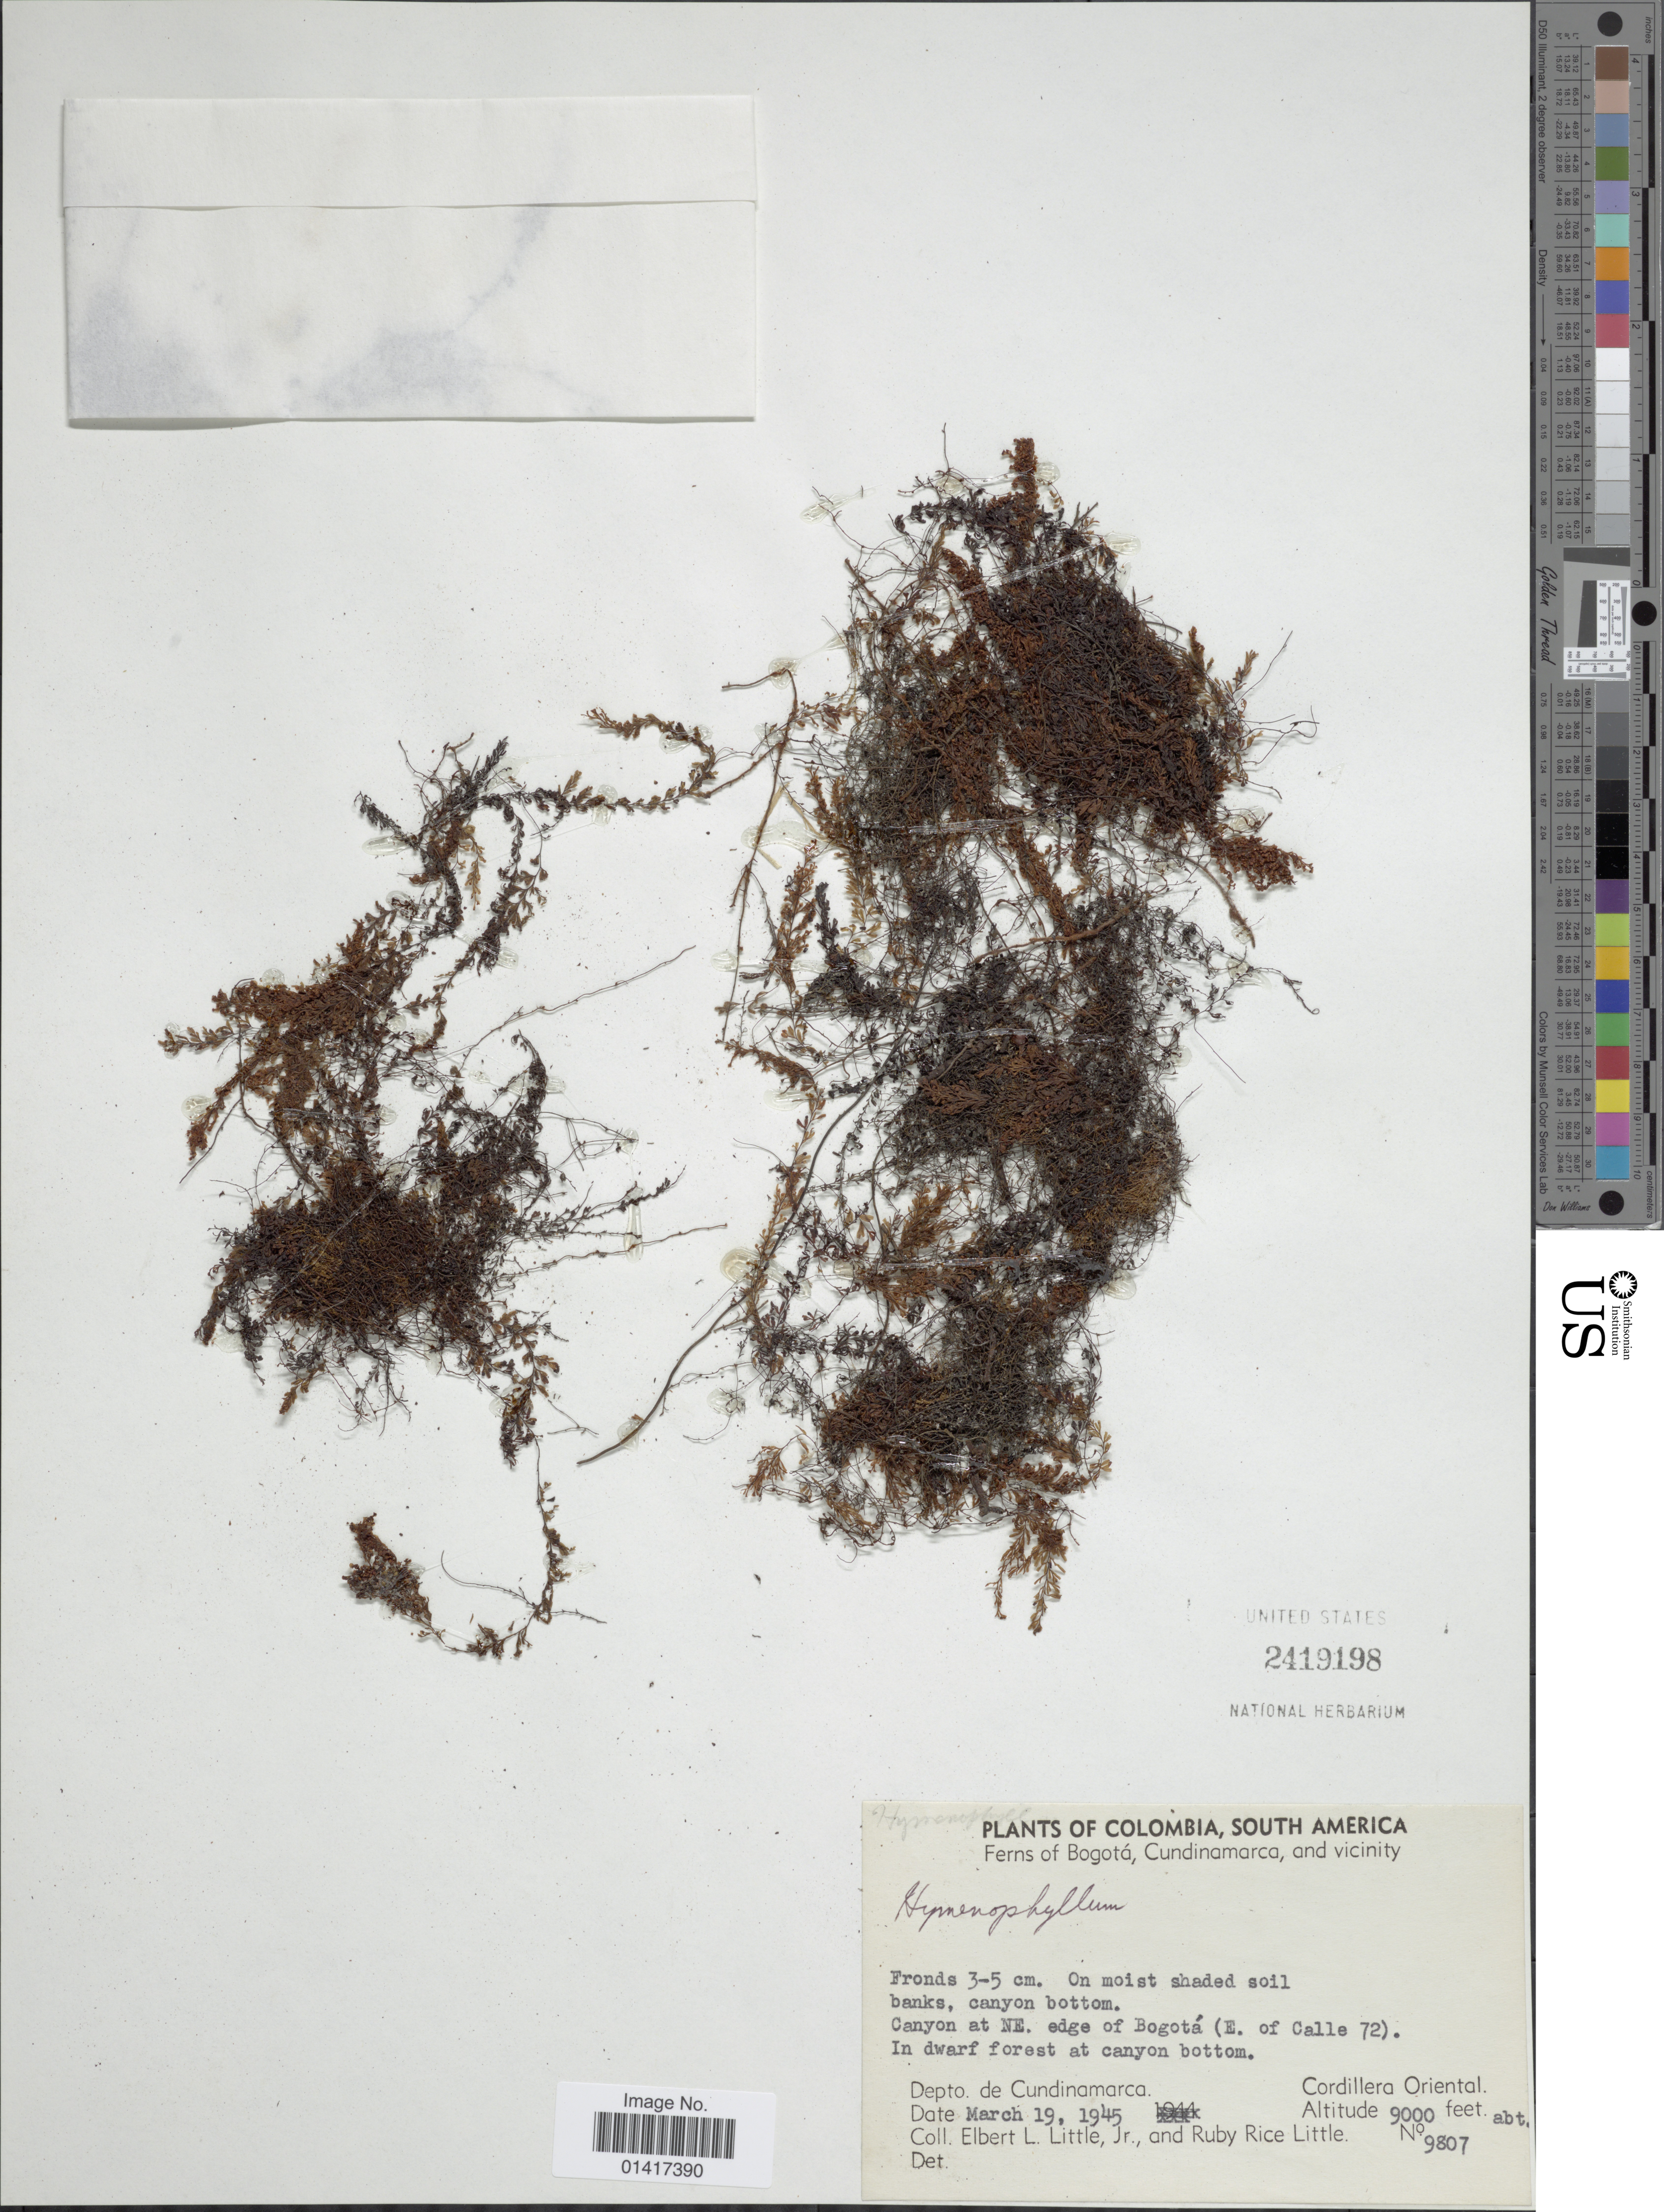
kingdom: Plantae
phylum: Tracheophyta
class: Polypodiopsida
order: Hymenophyllales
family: Hymenophyllaceae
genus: Hymenophyllum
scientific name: Hymenophyllum sp.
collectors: E. L. Little & R. R. Little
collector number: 9807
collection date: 1945-03-19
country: Colombia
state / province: Cundinamarca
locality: Depto. De Cundinamarca. Cordillera Oriental. Canyon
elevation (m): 2743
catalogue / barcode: US 2419198